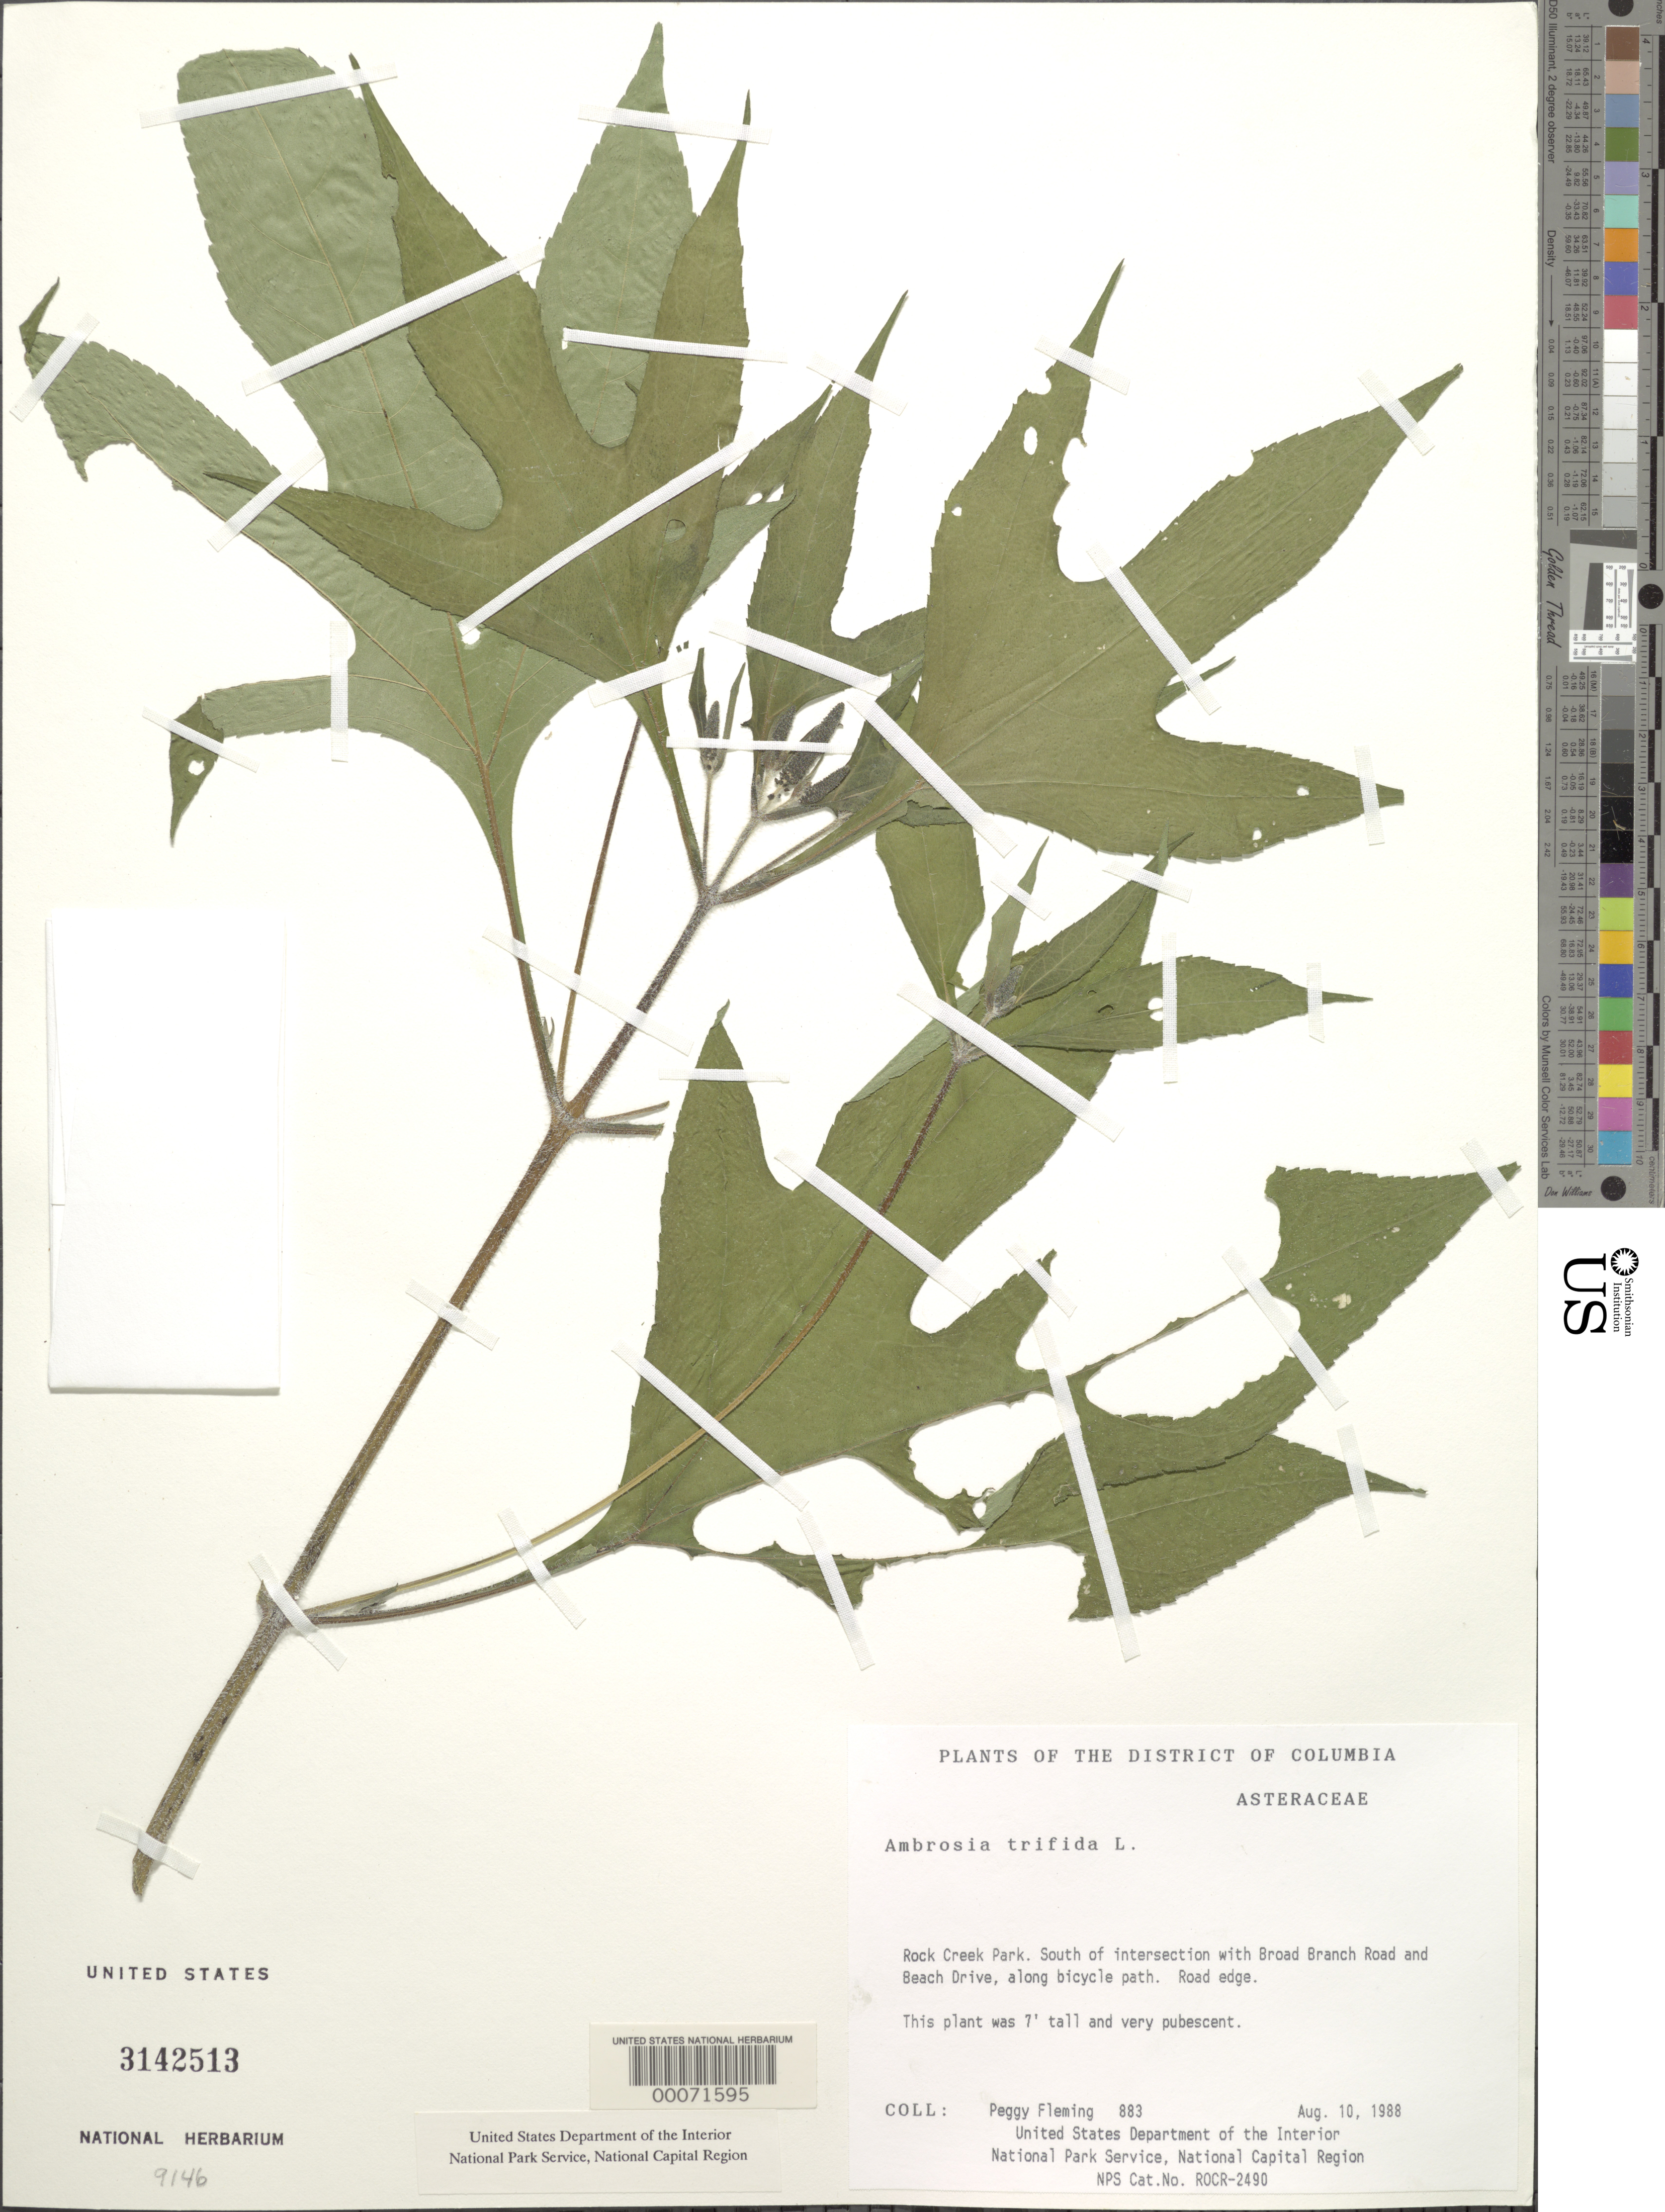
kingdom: Plantae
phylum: Tracheophyta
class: Magnoliopsida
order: Asterales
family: Asteraceae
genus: Ambrosia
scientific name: Ambrosia trifida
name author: L.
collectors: P. Fleming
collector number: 883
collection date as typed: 10 Aug 1988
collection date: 1988-08-10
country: United States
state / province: District of Columbia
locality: Rock Creek Park, S of Broad Branch and Rock Creek intersection Rock Creek Park & vicinity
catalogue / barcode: US 3142513